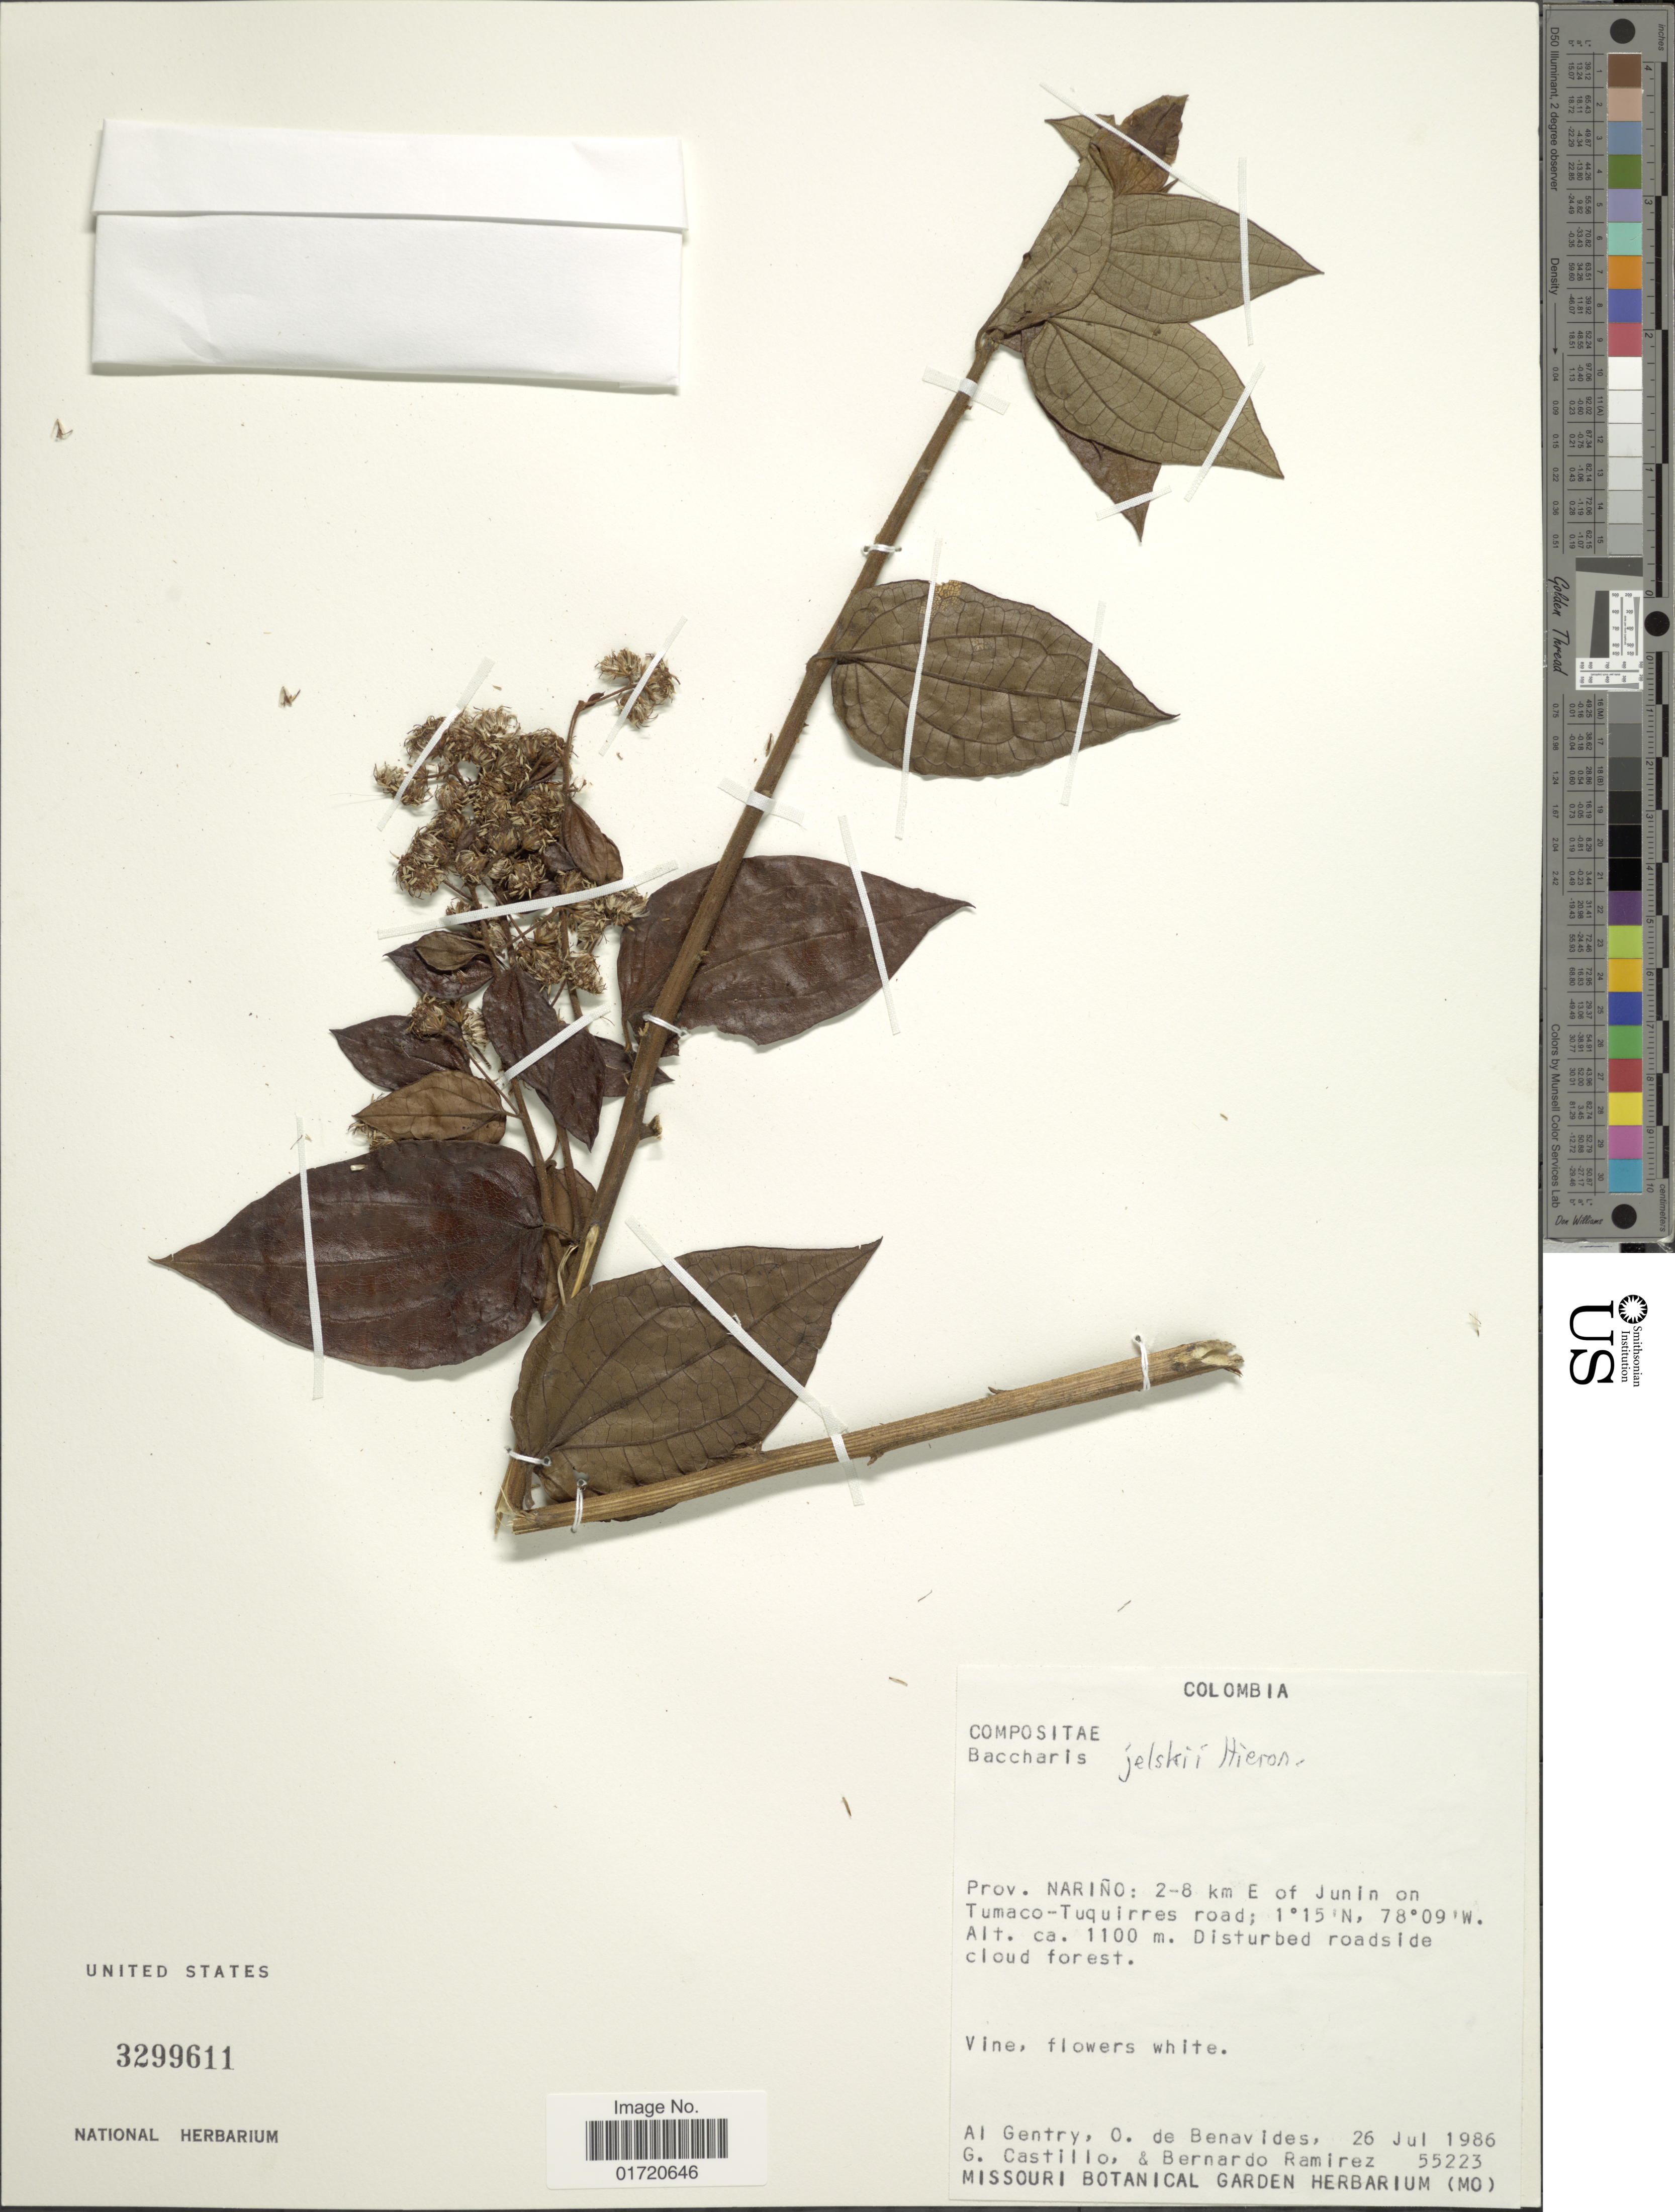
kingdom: Plantae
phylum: Tracheophyta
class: Magnoliopsida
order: Asterales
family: Asteraceae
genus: Baccharis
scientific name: Baccharis jelskii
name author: Hieron.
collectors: A. H. Gentry, Olga S. de Benavides, G. Castillo & B. Ramírez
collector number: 55223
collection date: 1986-07-26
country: Colombia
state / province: Nariño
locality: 2-8 km E of Junin on Tumaco-Tuquirres road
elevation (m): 1100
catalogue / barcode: US 3299611